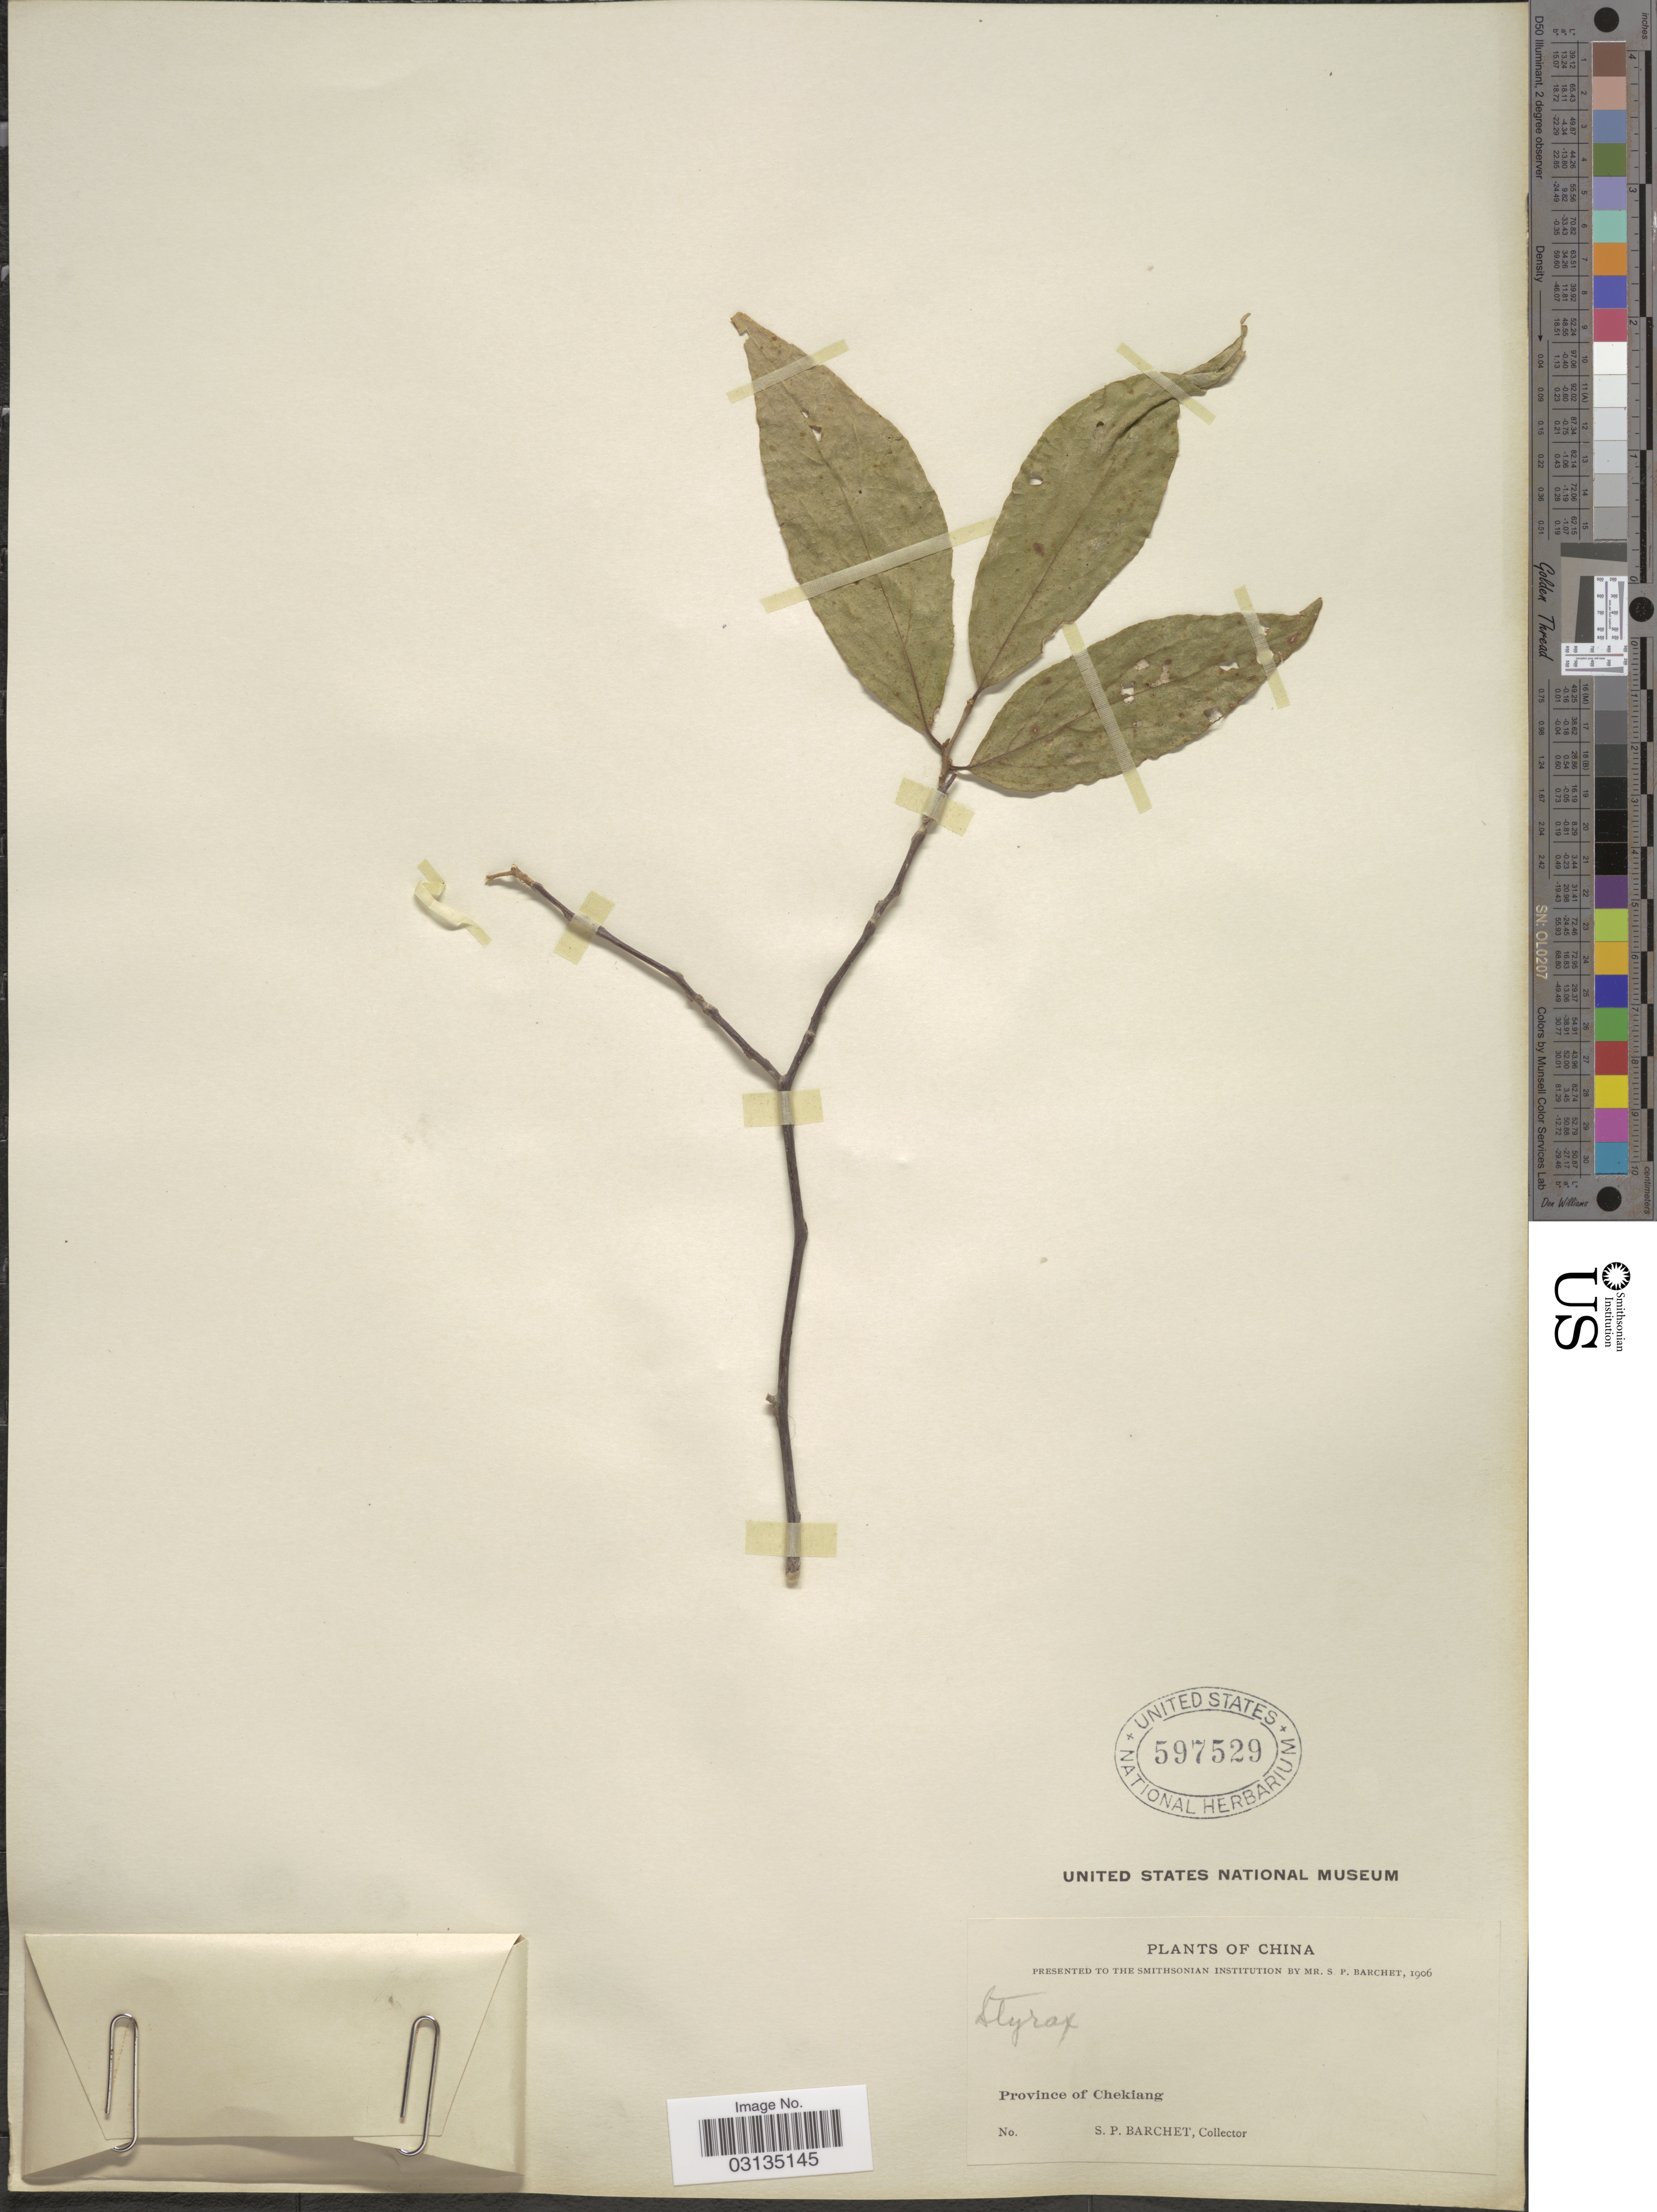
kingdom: Plantae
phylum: Tracheophyta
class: Magnoliopsida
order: Ericales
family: Styracaceae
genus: Styrax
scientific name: Styrax sp.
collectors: S. P. Barchet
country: China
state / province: Zhejiang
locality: Province of Chekiang.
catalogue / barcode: US 597529